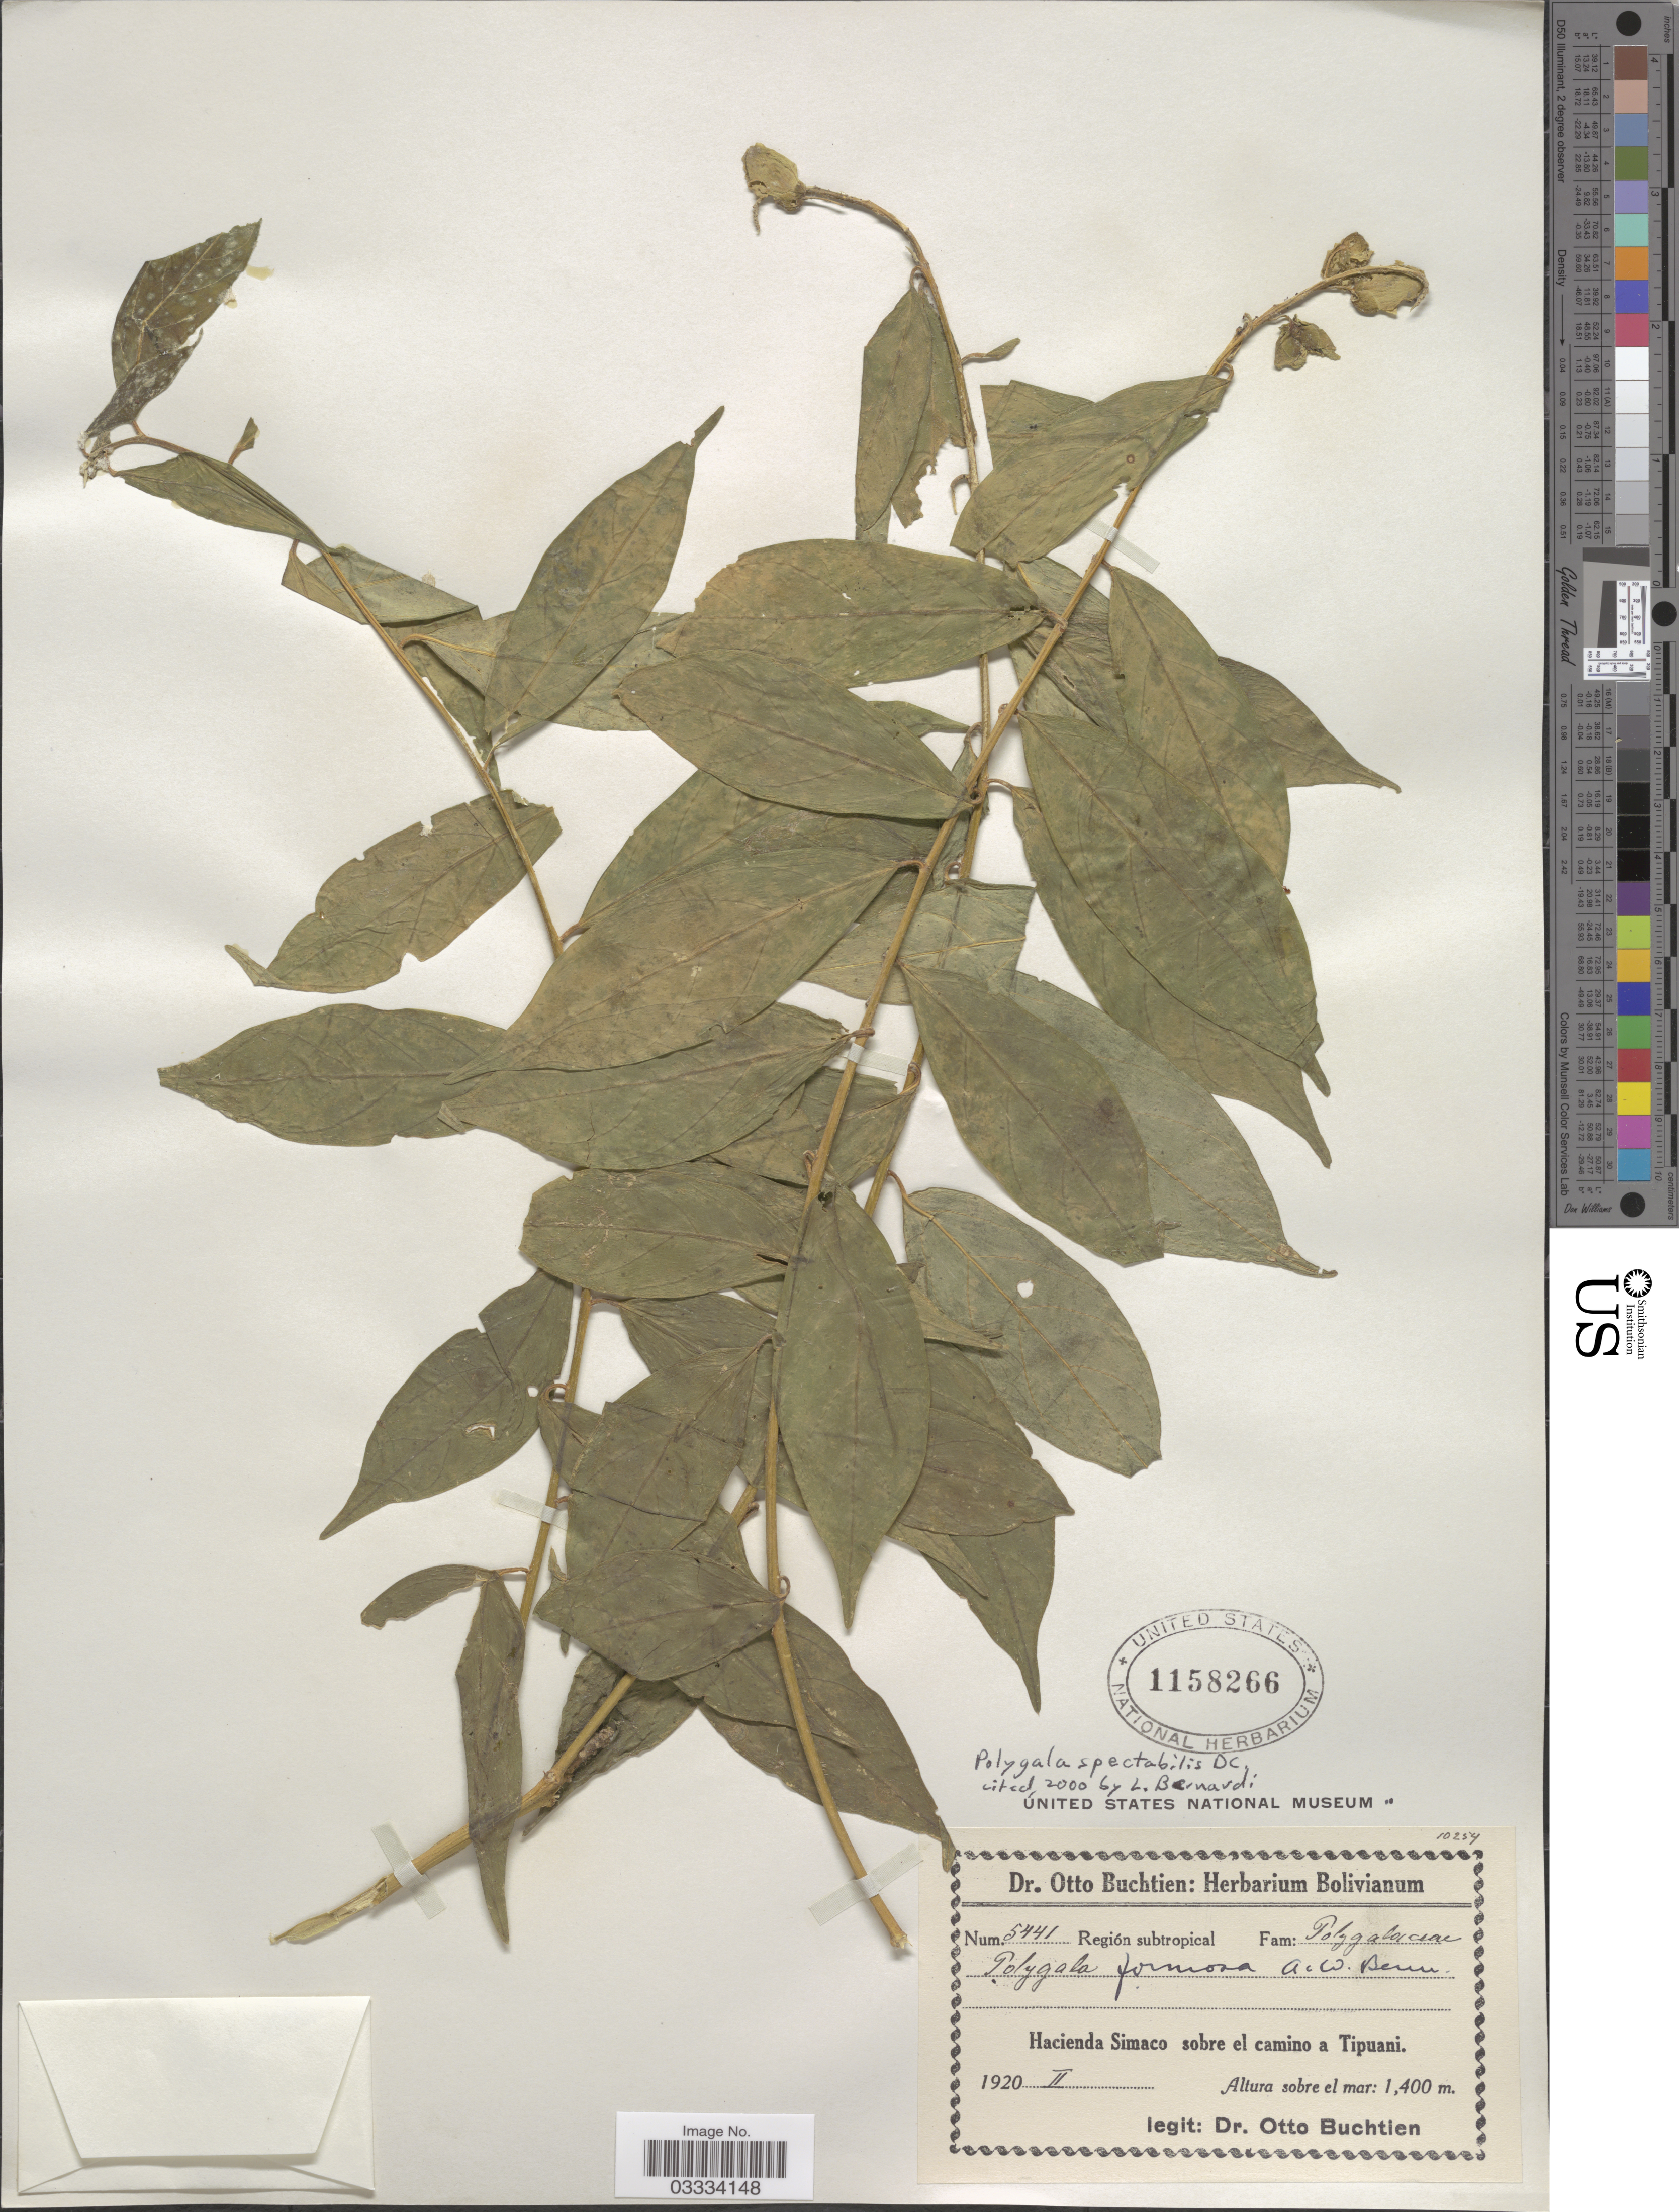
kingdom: Plantae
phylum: Tracheophyta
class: Magnoliopsida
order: Fabales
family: Polygalaceae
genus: Caamembeca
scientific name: Caamembeca andina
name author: (A.W. Benn.) J.F.B. Pastore & Mabb.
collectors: O. Buchtien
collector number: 5441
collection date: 1920-02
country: Bolivia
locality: Hacienda Simaco sobre el camino a Tipuani.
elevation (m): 1400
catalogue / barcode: US 1158266